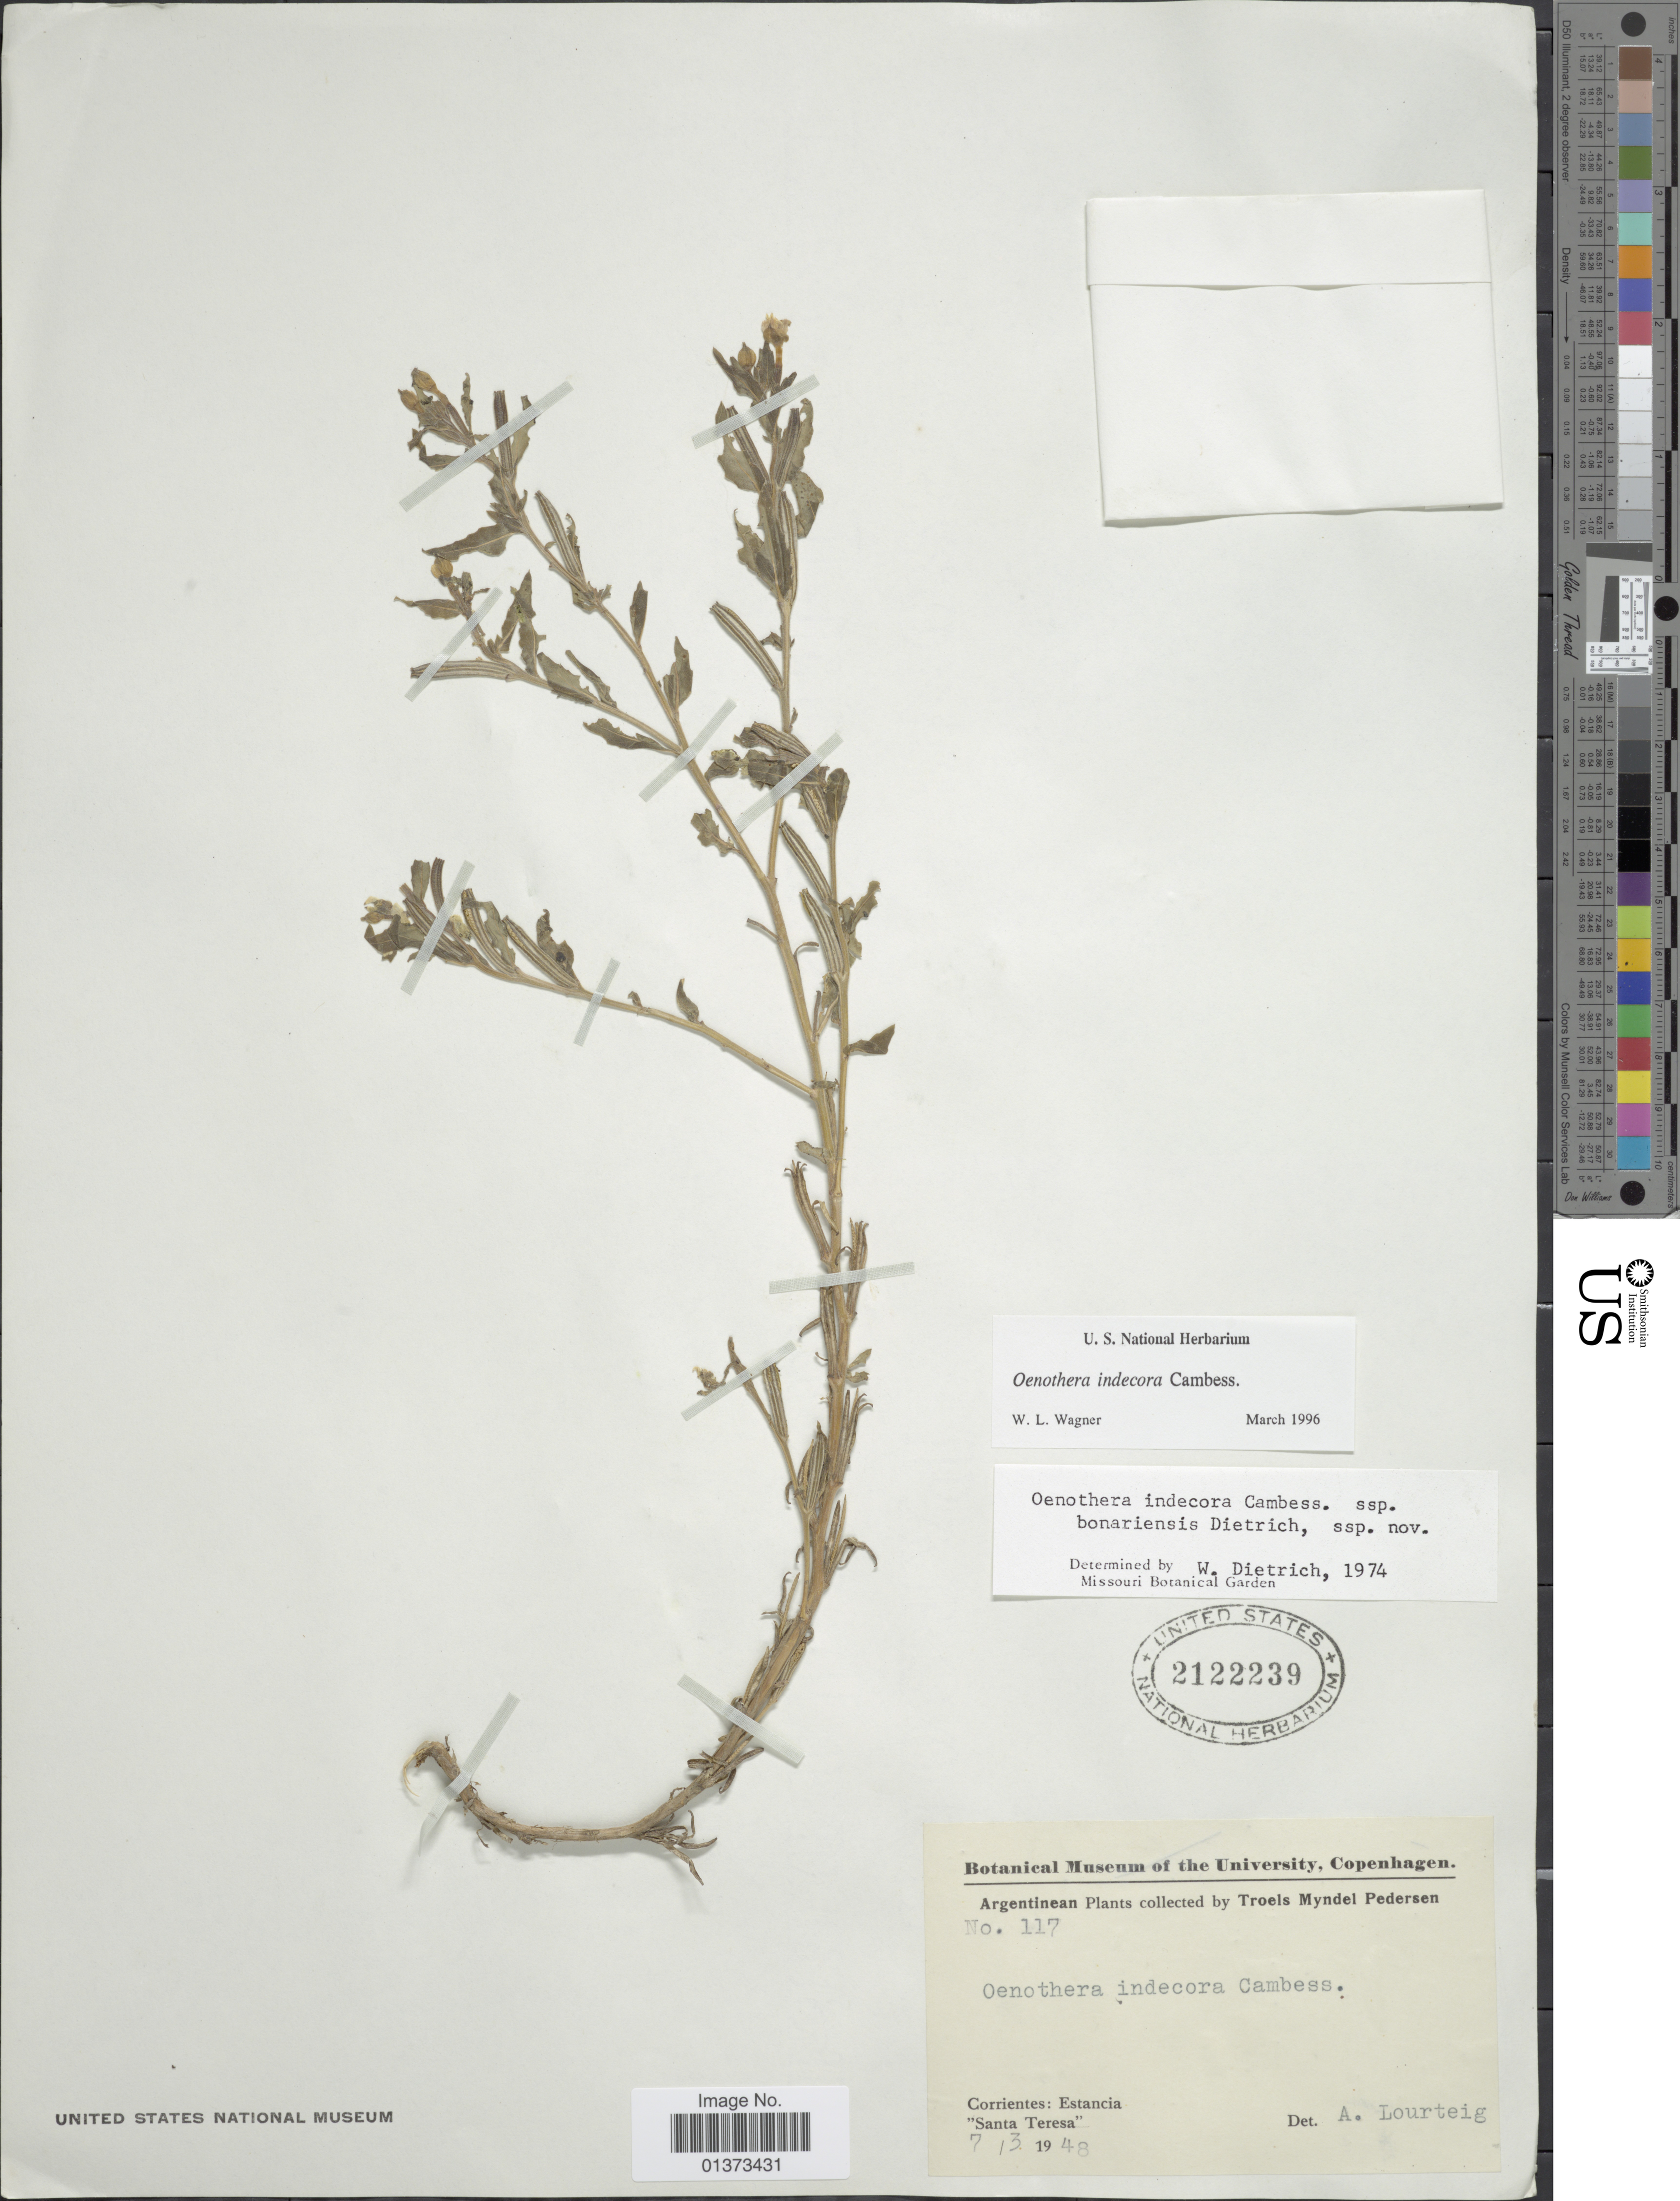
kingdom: Plantae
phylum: Tracheophyta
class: Magnoliopsida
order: Myrtales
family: Onagraceae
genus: Oenothera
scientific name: Oenothera indecora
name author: Cambess.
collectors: T. Pederson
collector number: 117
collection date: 1948-03-07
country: Argentina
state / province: Corrientes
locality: Estancia, "Santa Teresa"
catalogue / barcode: US 2122239